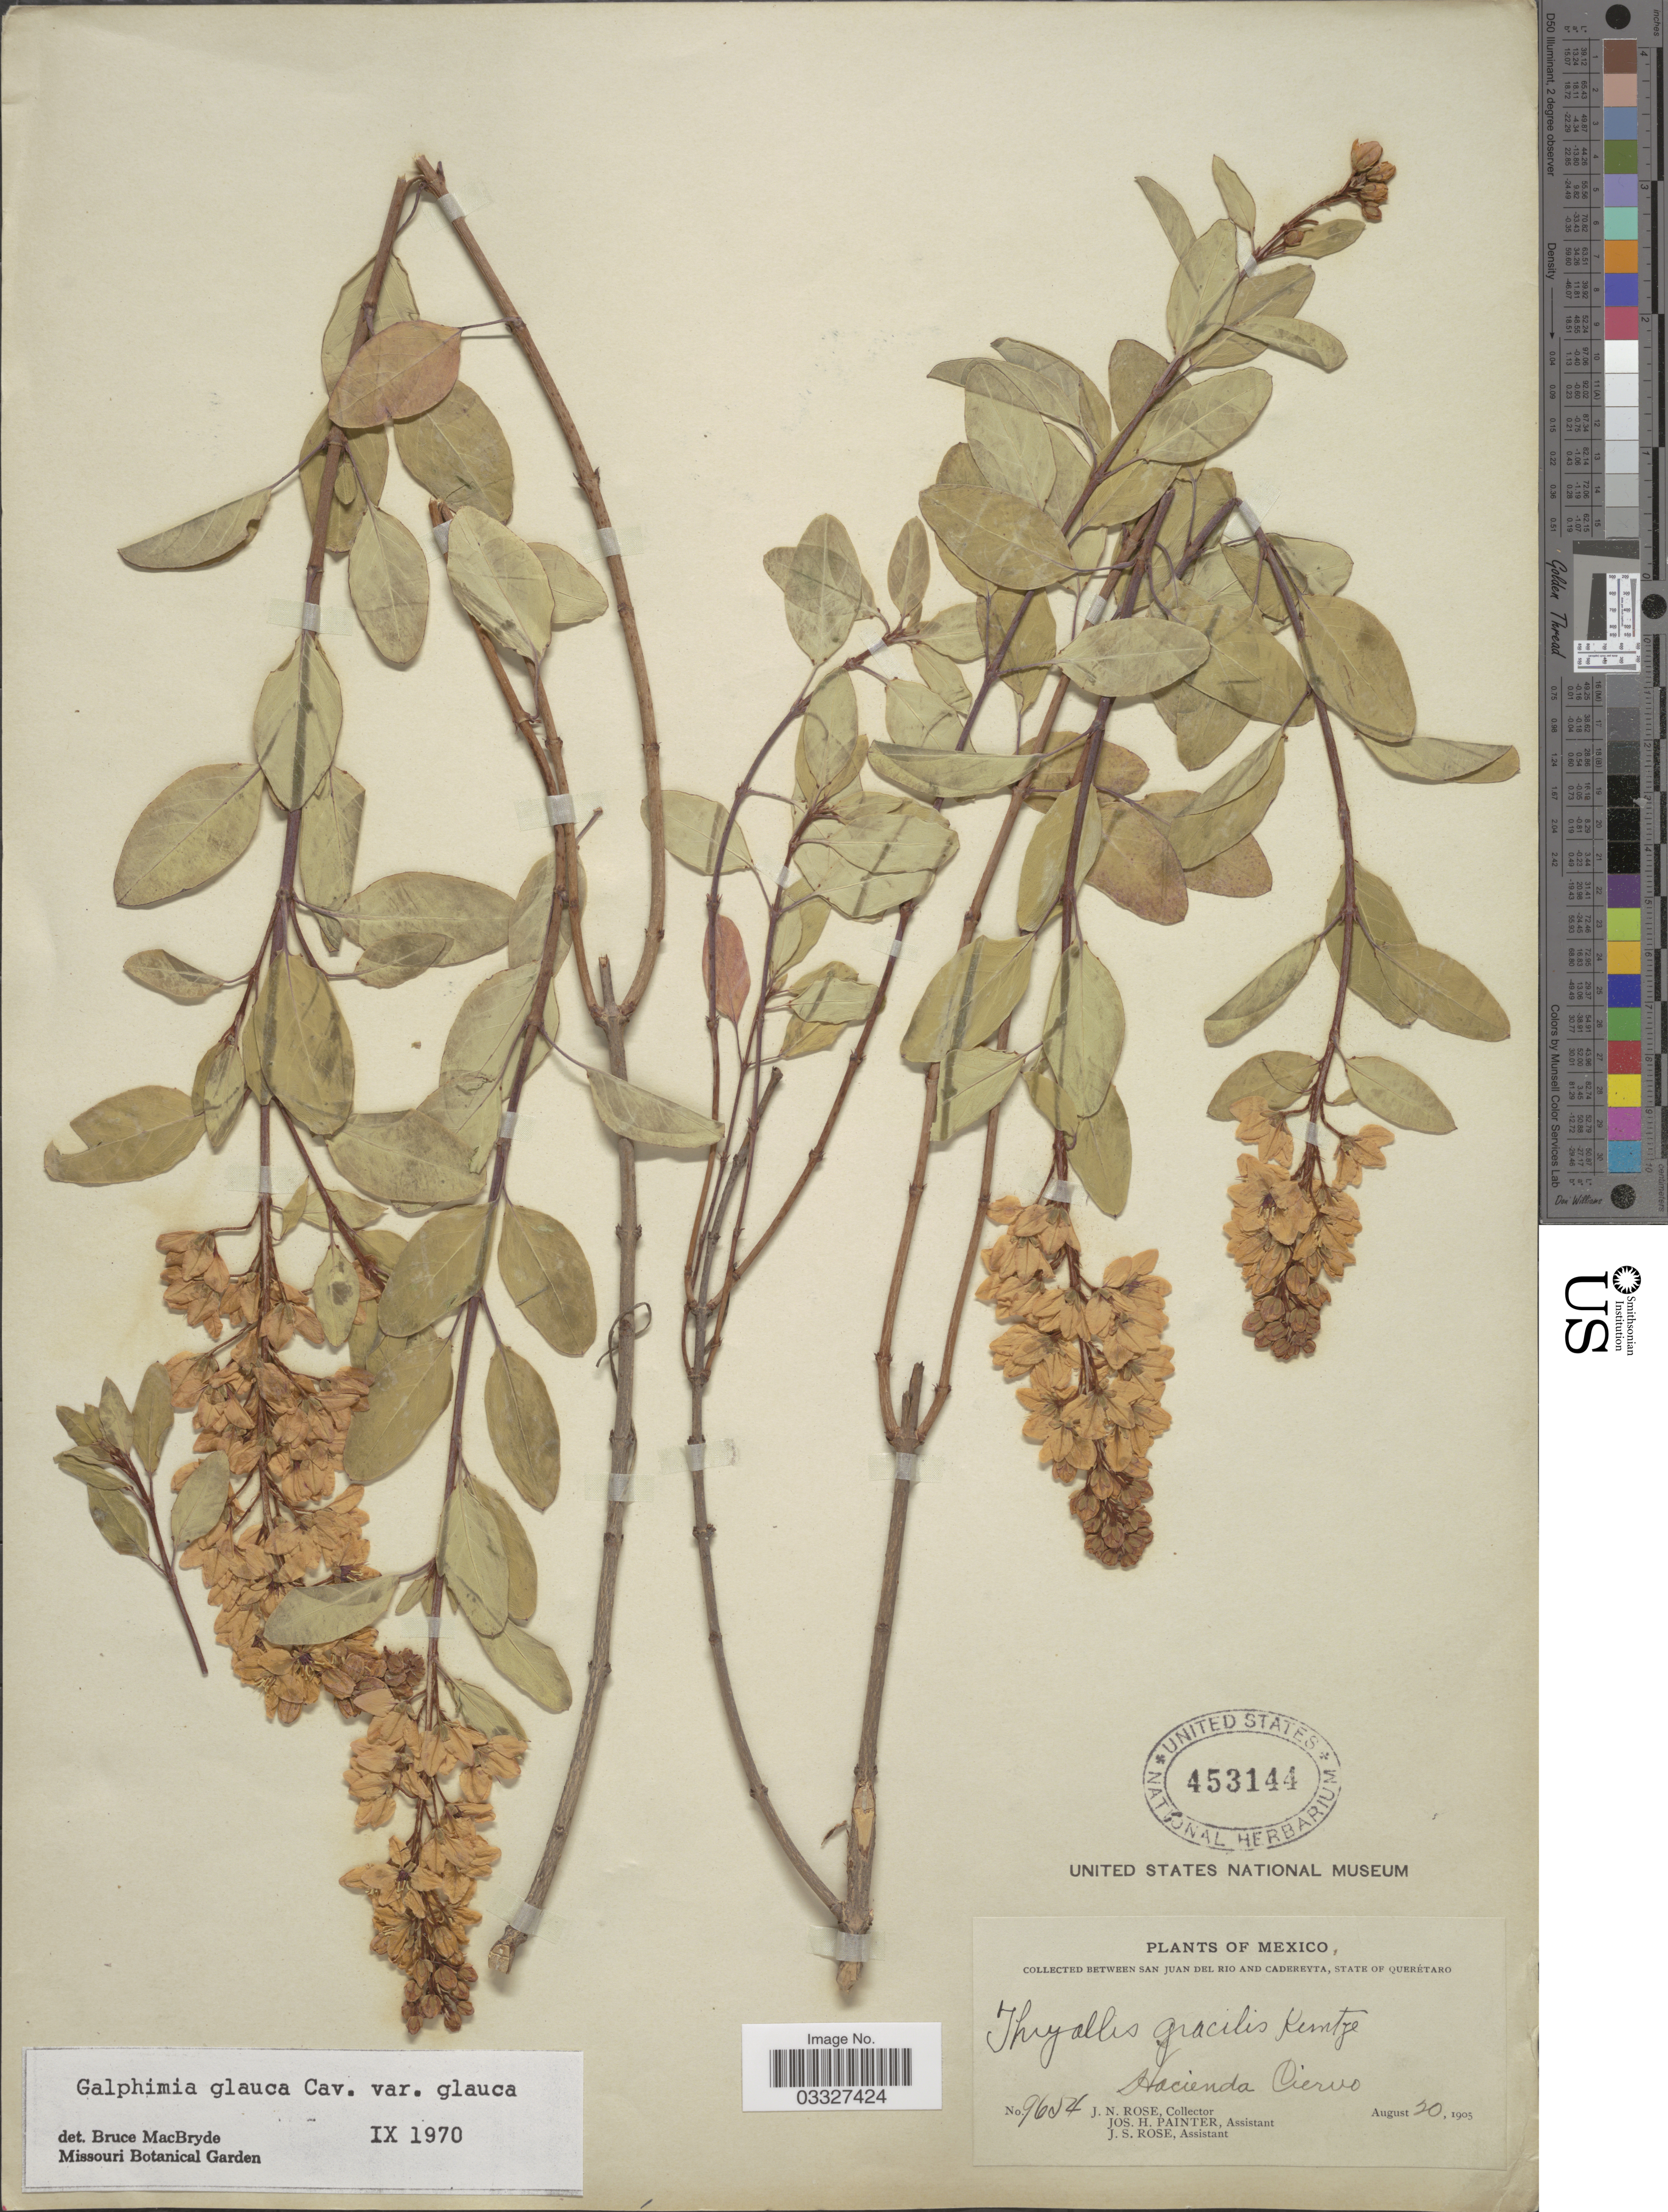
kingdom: Plantae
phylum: Tracheophyta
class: Magnoliopsida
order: Malpighiales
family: Malpighiaceae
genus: Galphimia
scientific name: Galphimia glauca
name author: Cav.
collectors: J. N. Rose, J. H. Painter & J. S. Rose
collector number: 9654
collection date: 1905-08-20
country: Mexico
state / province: Querétaro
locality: Between San Juan del Rio and Cadereyta. Hacienda Ciervo.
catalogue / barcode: US 453144